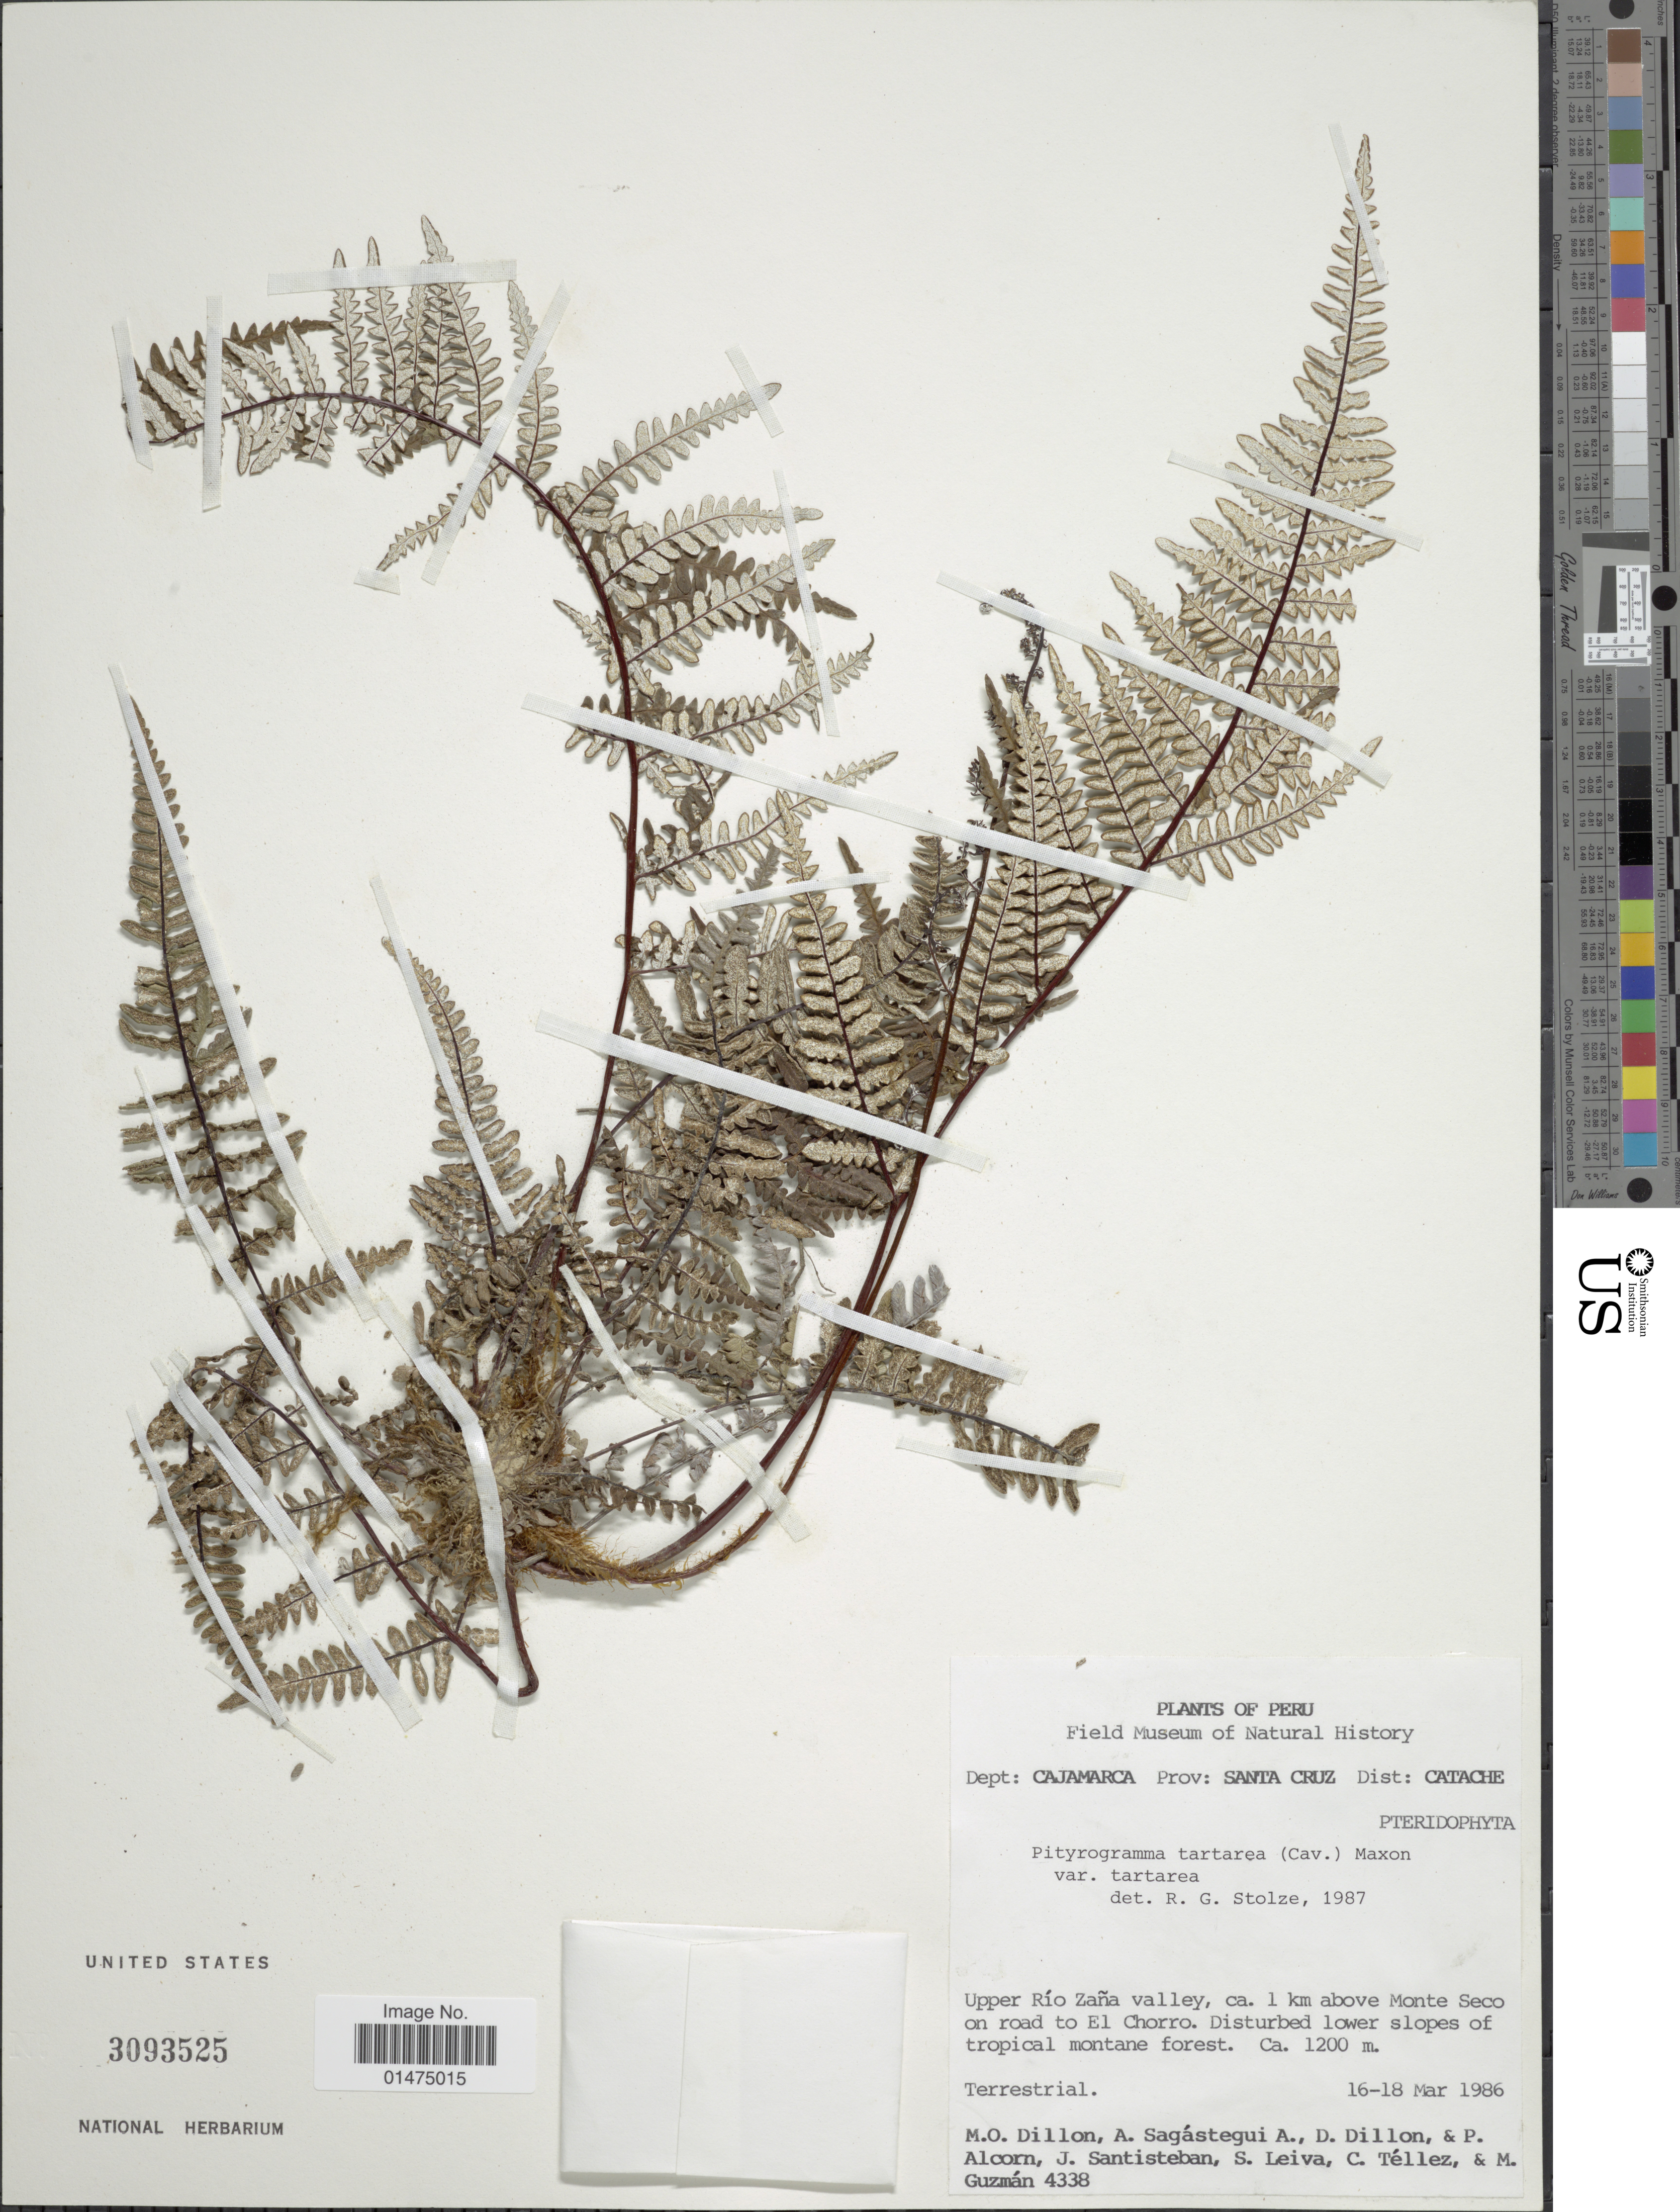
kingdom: Plantae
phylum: Tracheophyta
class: Polypodiopsida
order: Polypodiales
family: Pteridaceae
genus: Pityrogramma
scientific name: Pityrogramma ebenea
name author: (L.) Proctor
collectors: M. Dillion, A. Sagástegui A., M. Dillion & P. Alcorn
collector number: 4338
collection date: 1986-03-16/1986-03-18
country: Peru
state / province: Cajamarca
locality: Dept. Cajamarca, prov.: Santa Cruz, Dist: Catache. upper Rio Zana Valley, ca. 1 km above Monte Seco on road to El Chorro.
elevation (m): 1200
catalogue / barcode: US 3093525